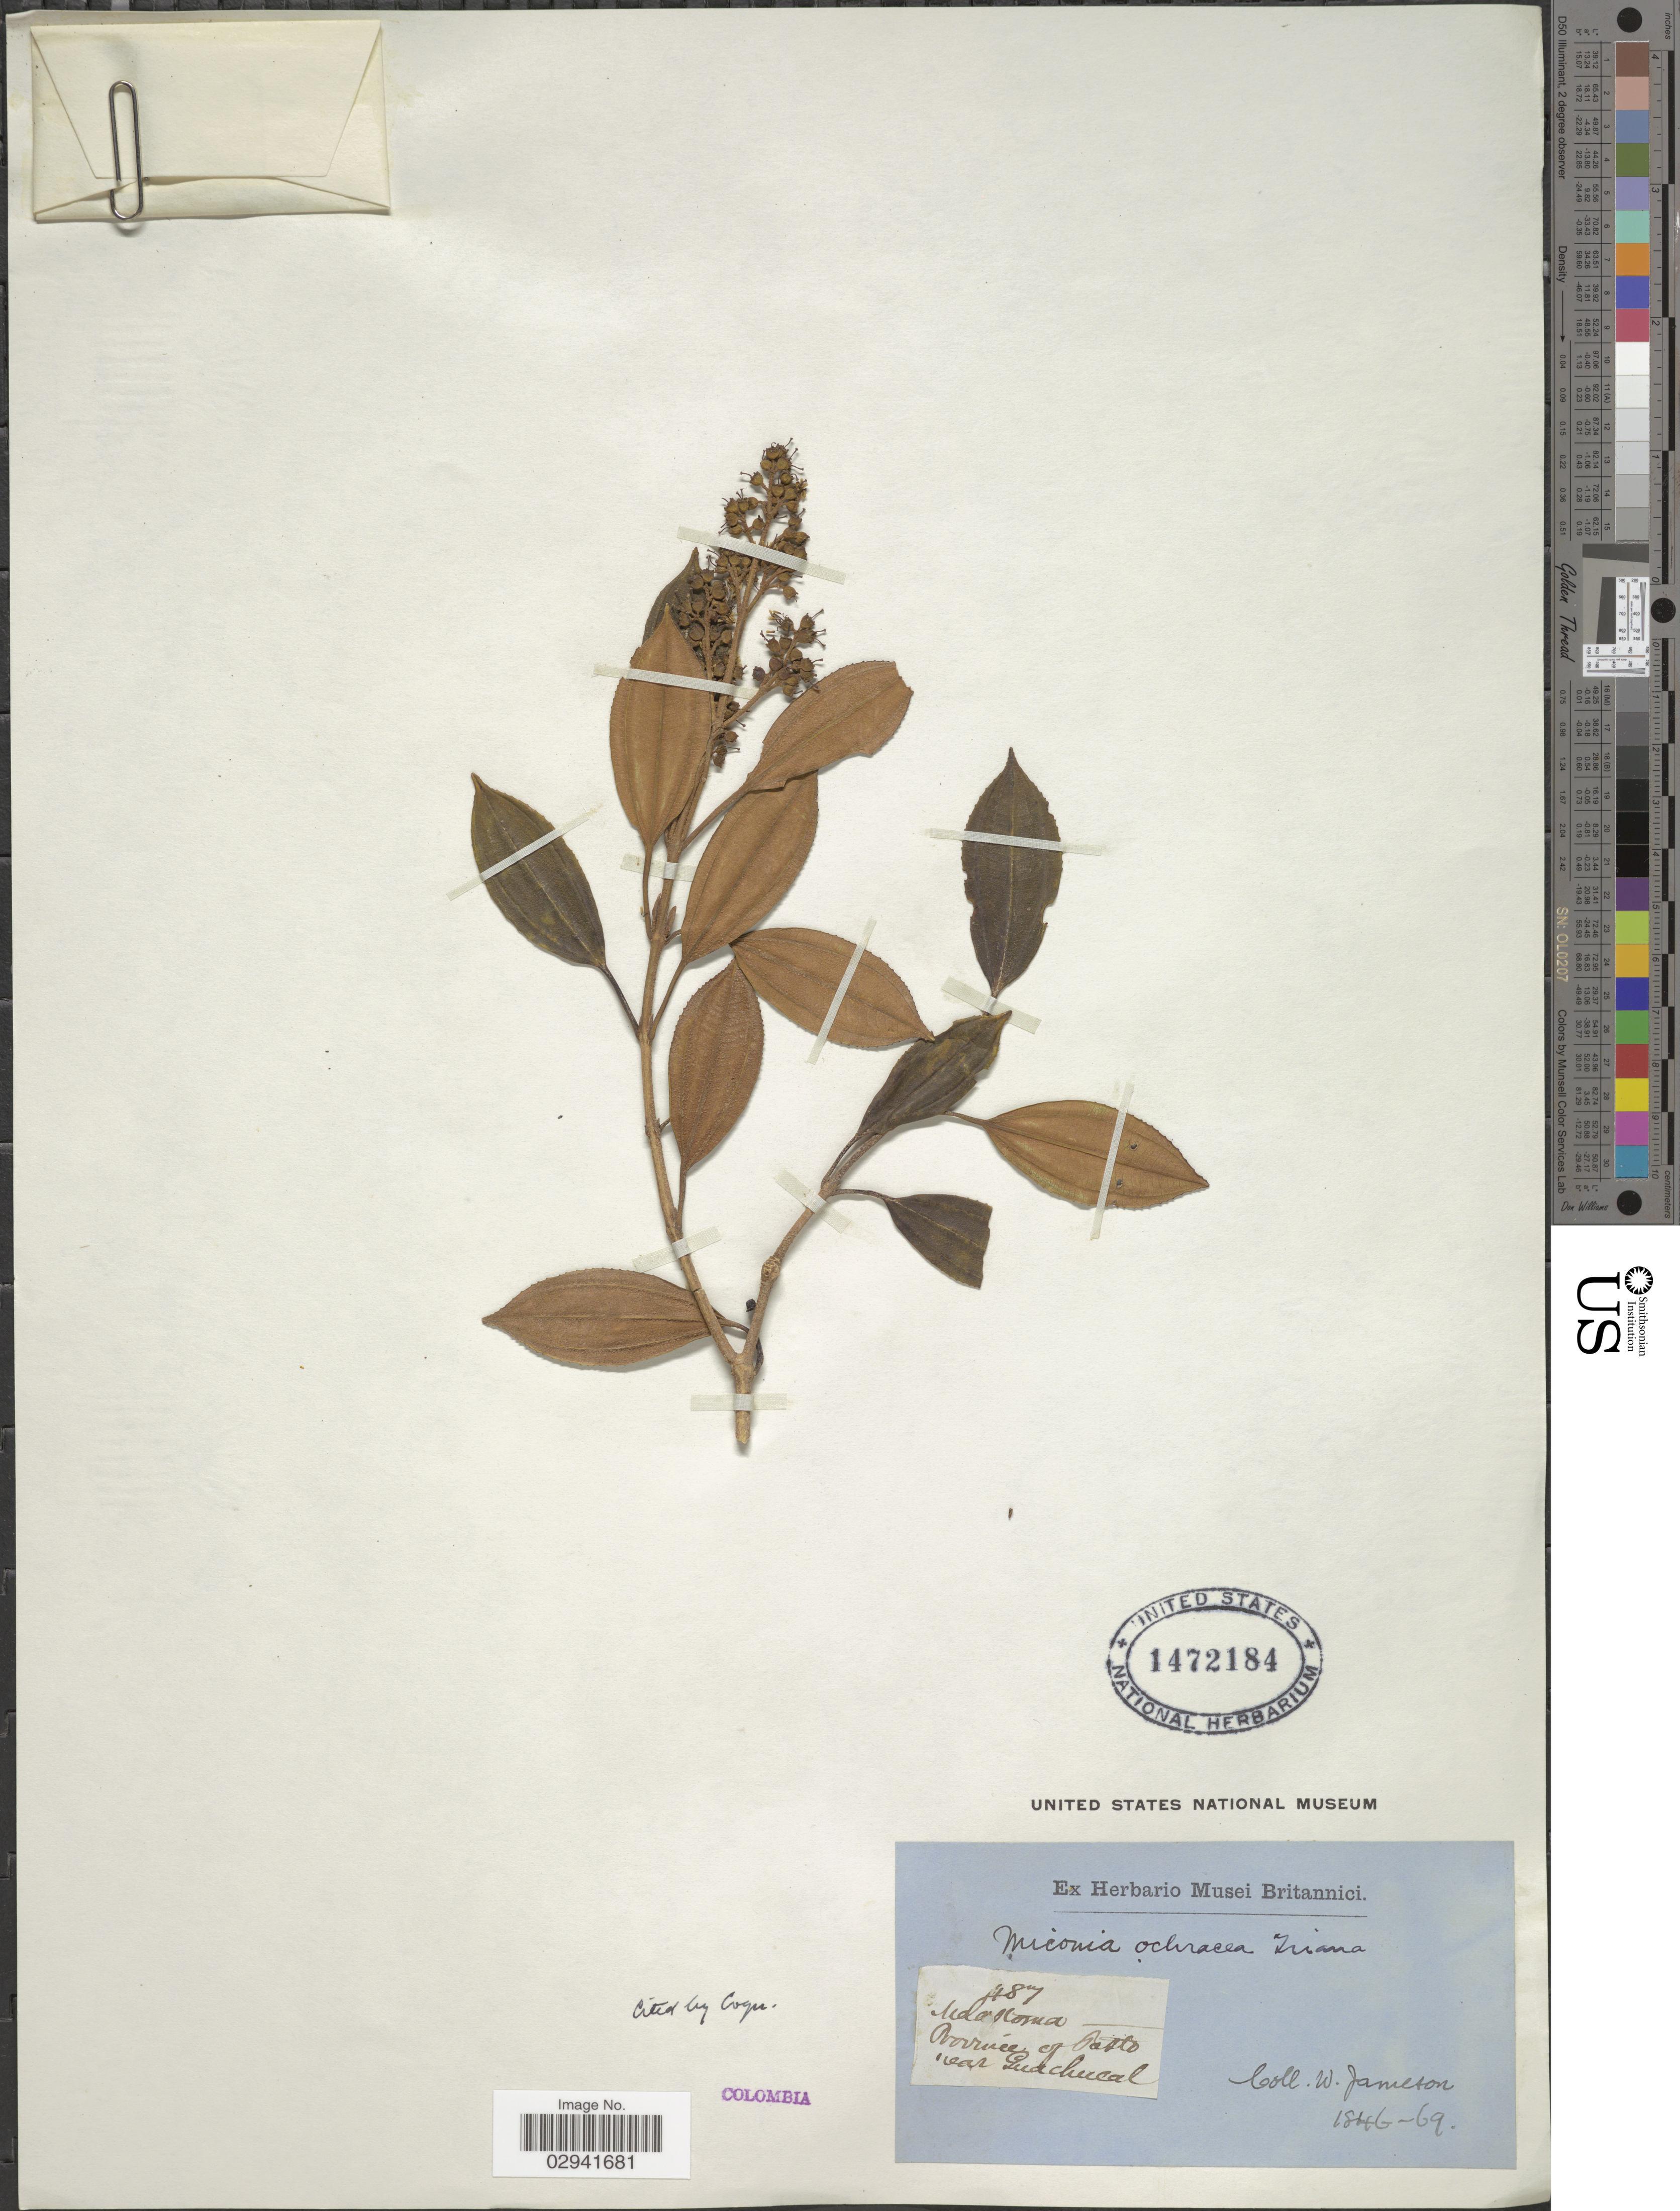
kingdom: Plantae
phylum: Tracheophyta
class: Magnoliopsida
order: Myrtales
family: Melastomataceae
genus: Miconia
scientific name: Miconia ochracea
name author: Triana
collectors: W. Jameson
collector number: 487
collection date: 1846/1869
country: Colombia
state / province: Nariño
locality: Provínce of Sasto near Guachucal.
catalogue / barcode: US 1472184